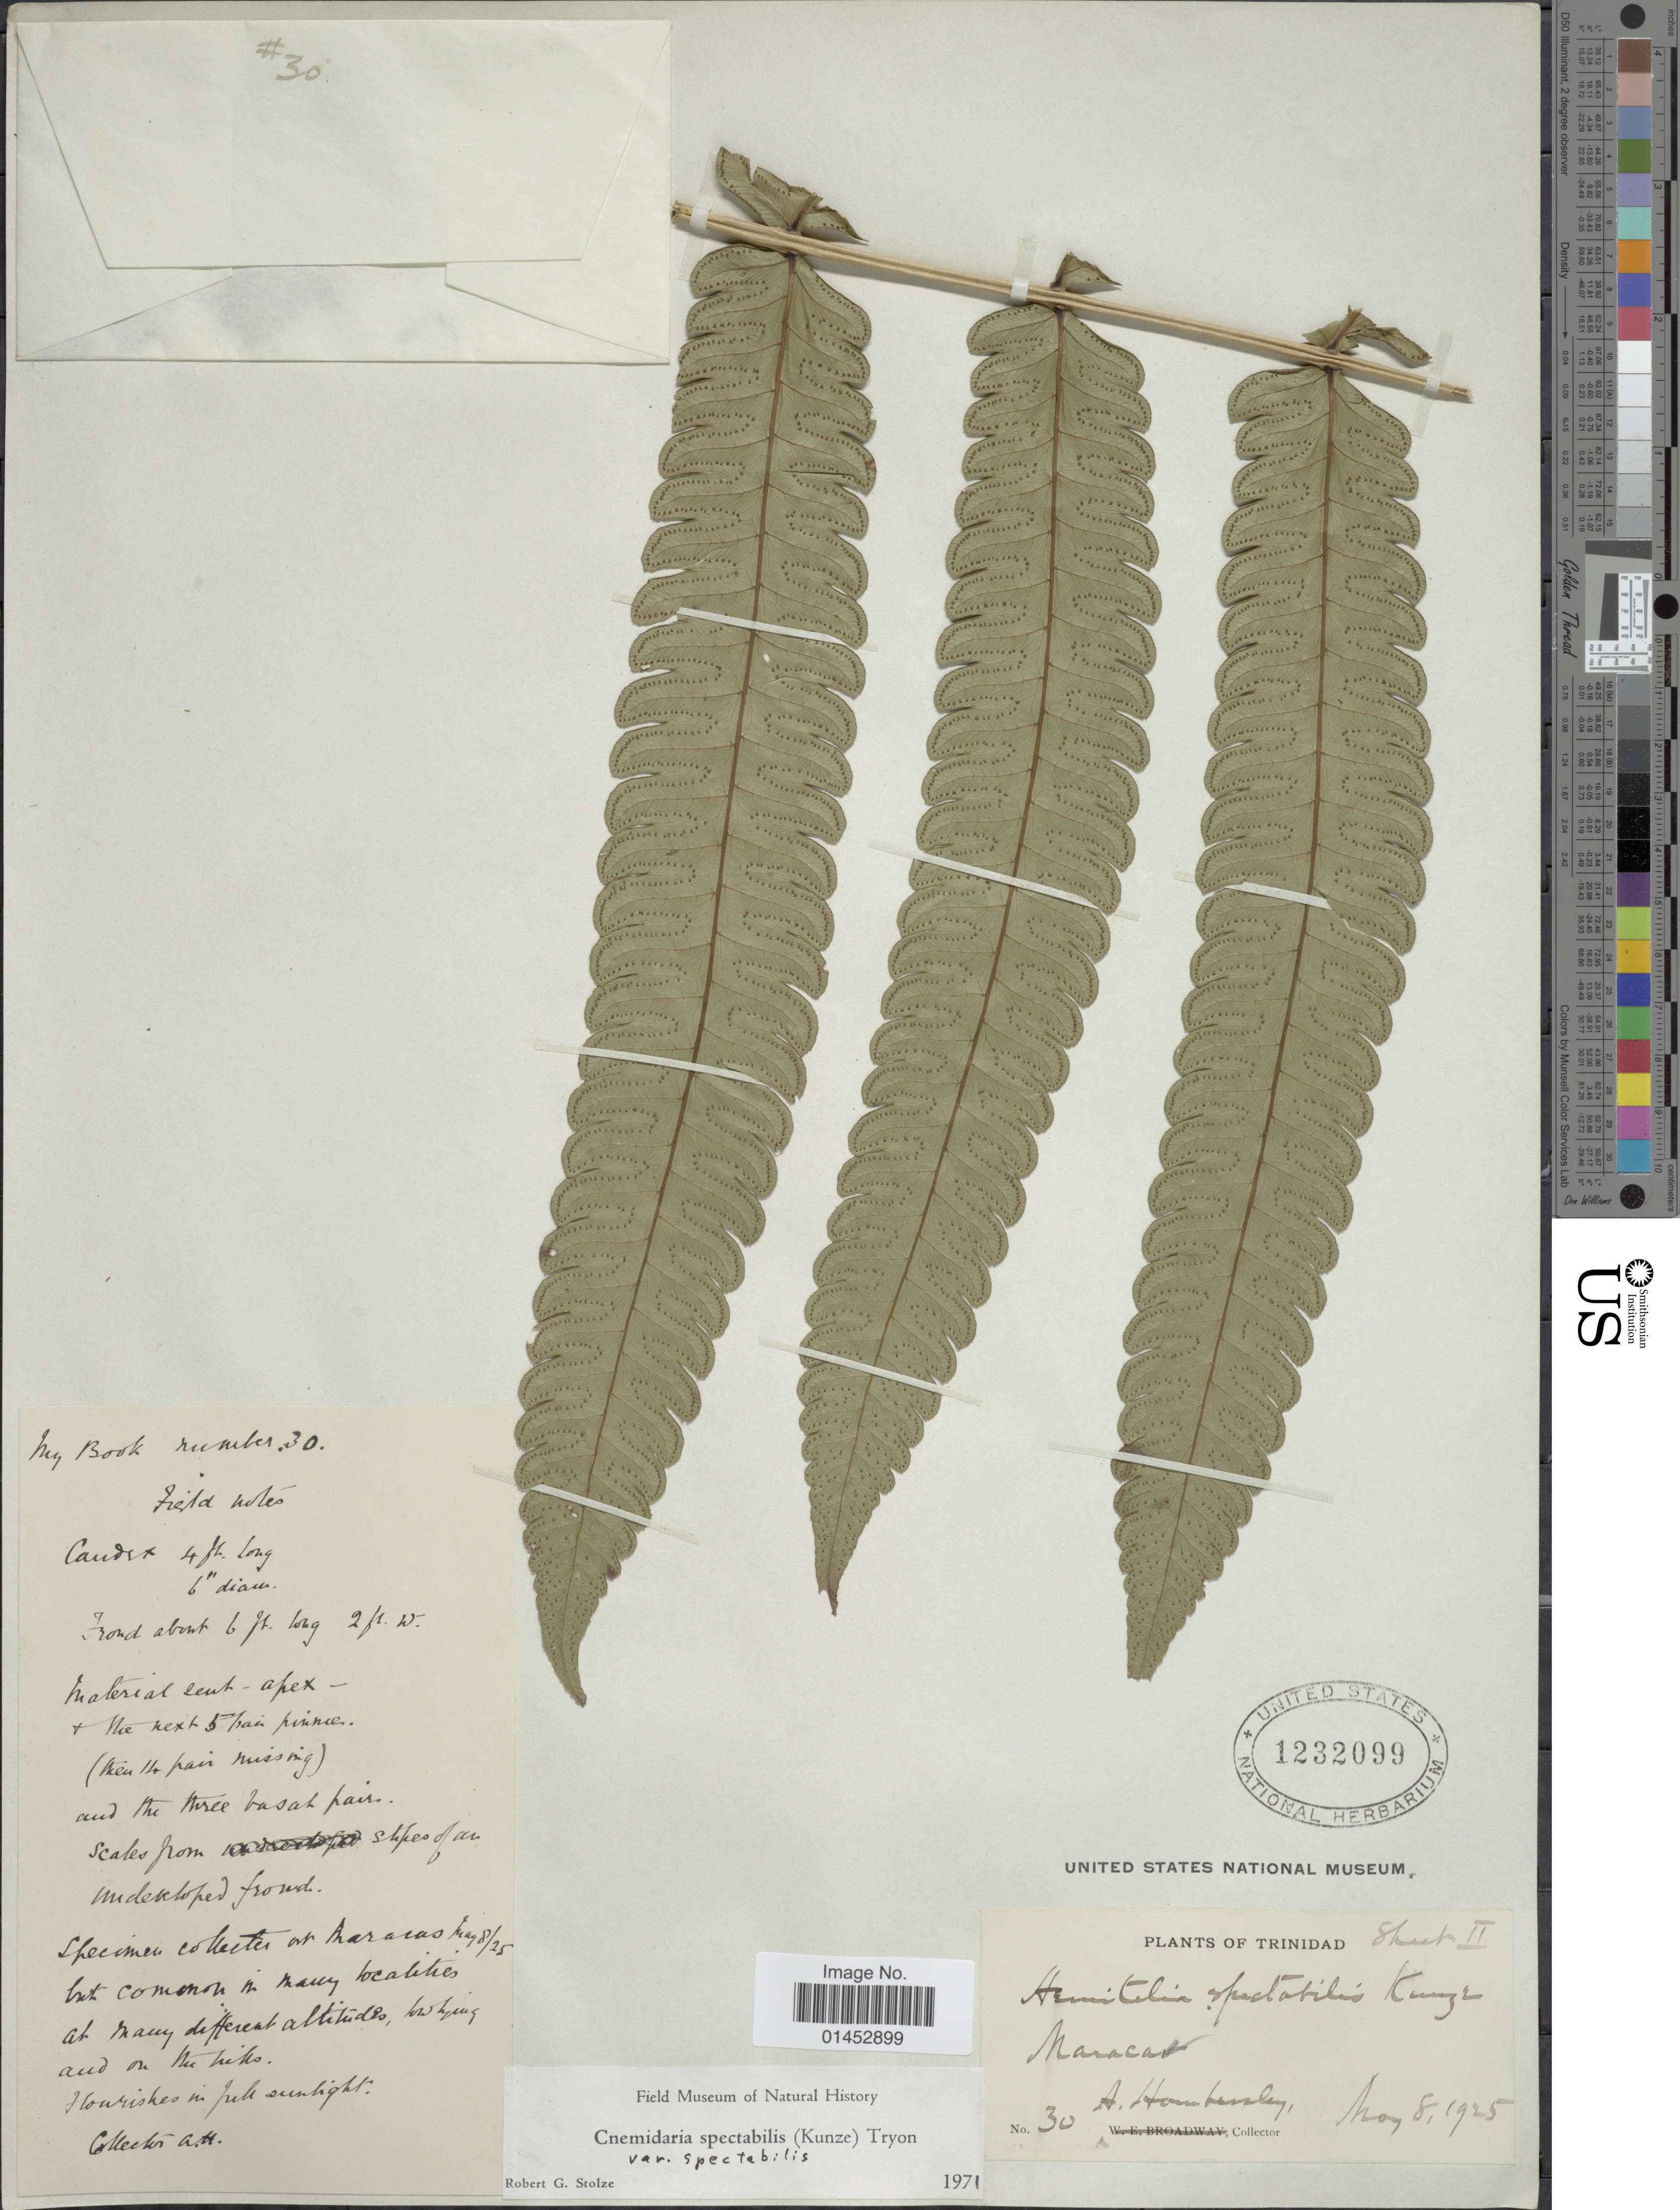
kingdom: Plantae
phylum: Tracheophyta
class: Polypodiopsida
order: Cyatheales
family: Cyatheaceae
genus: Cyathea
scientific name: Cyathea spectabilis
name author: (Kunze) Domin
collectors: A. Hombersley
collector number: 30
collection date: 1925-05-08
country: Trinidad and Tobago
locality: Trinidad, Naracas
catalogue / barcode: US 1232099